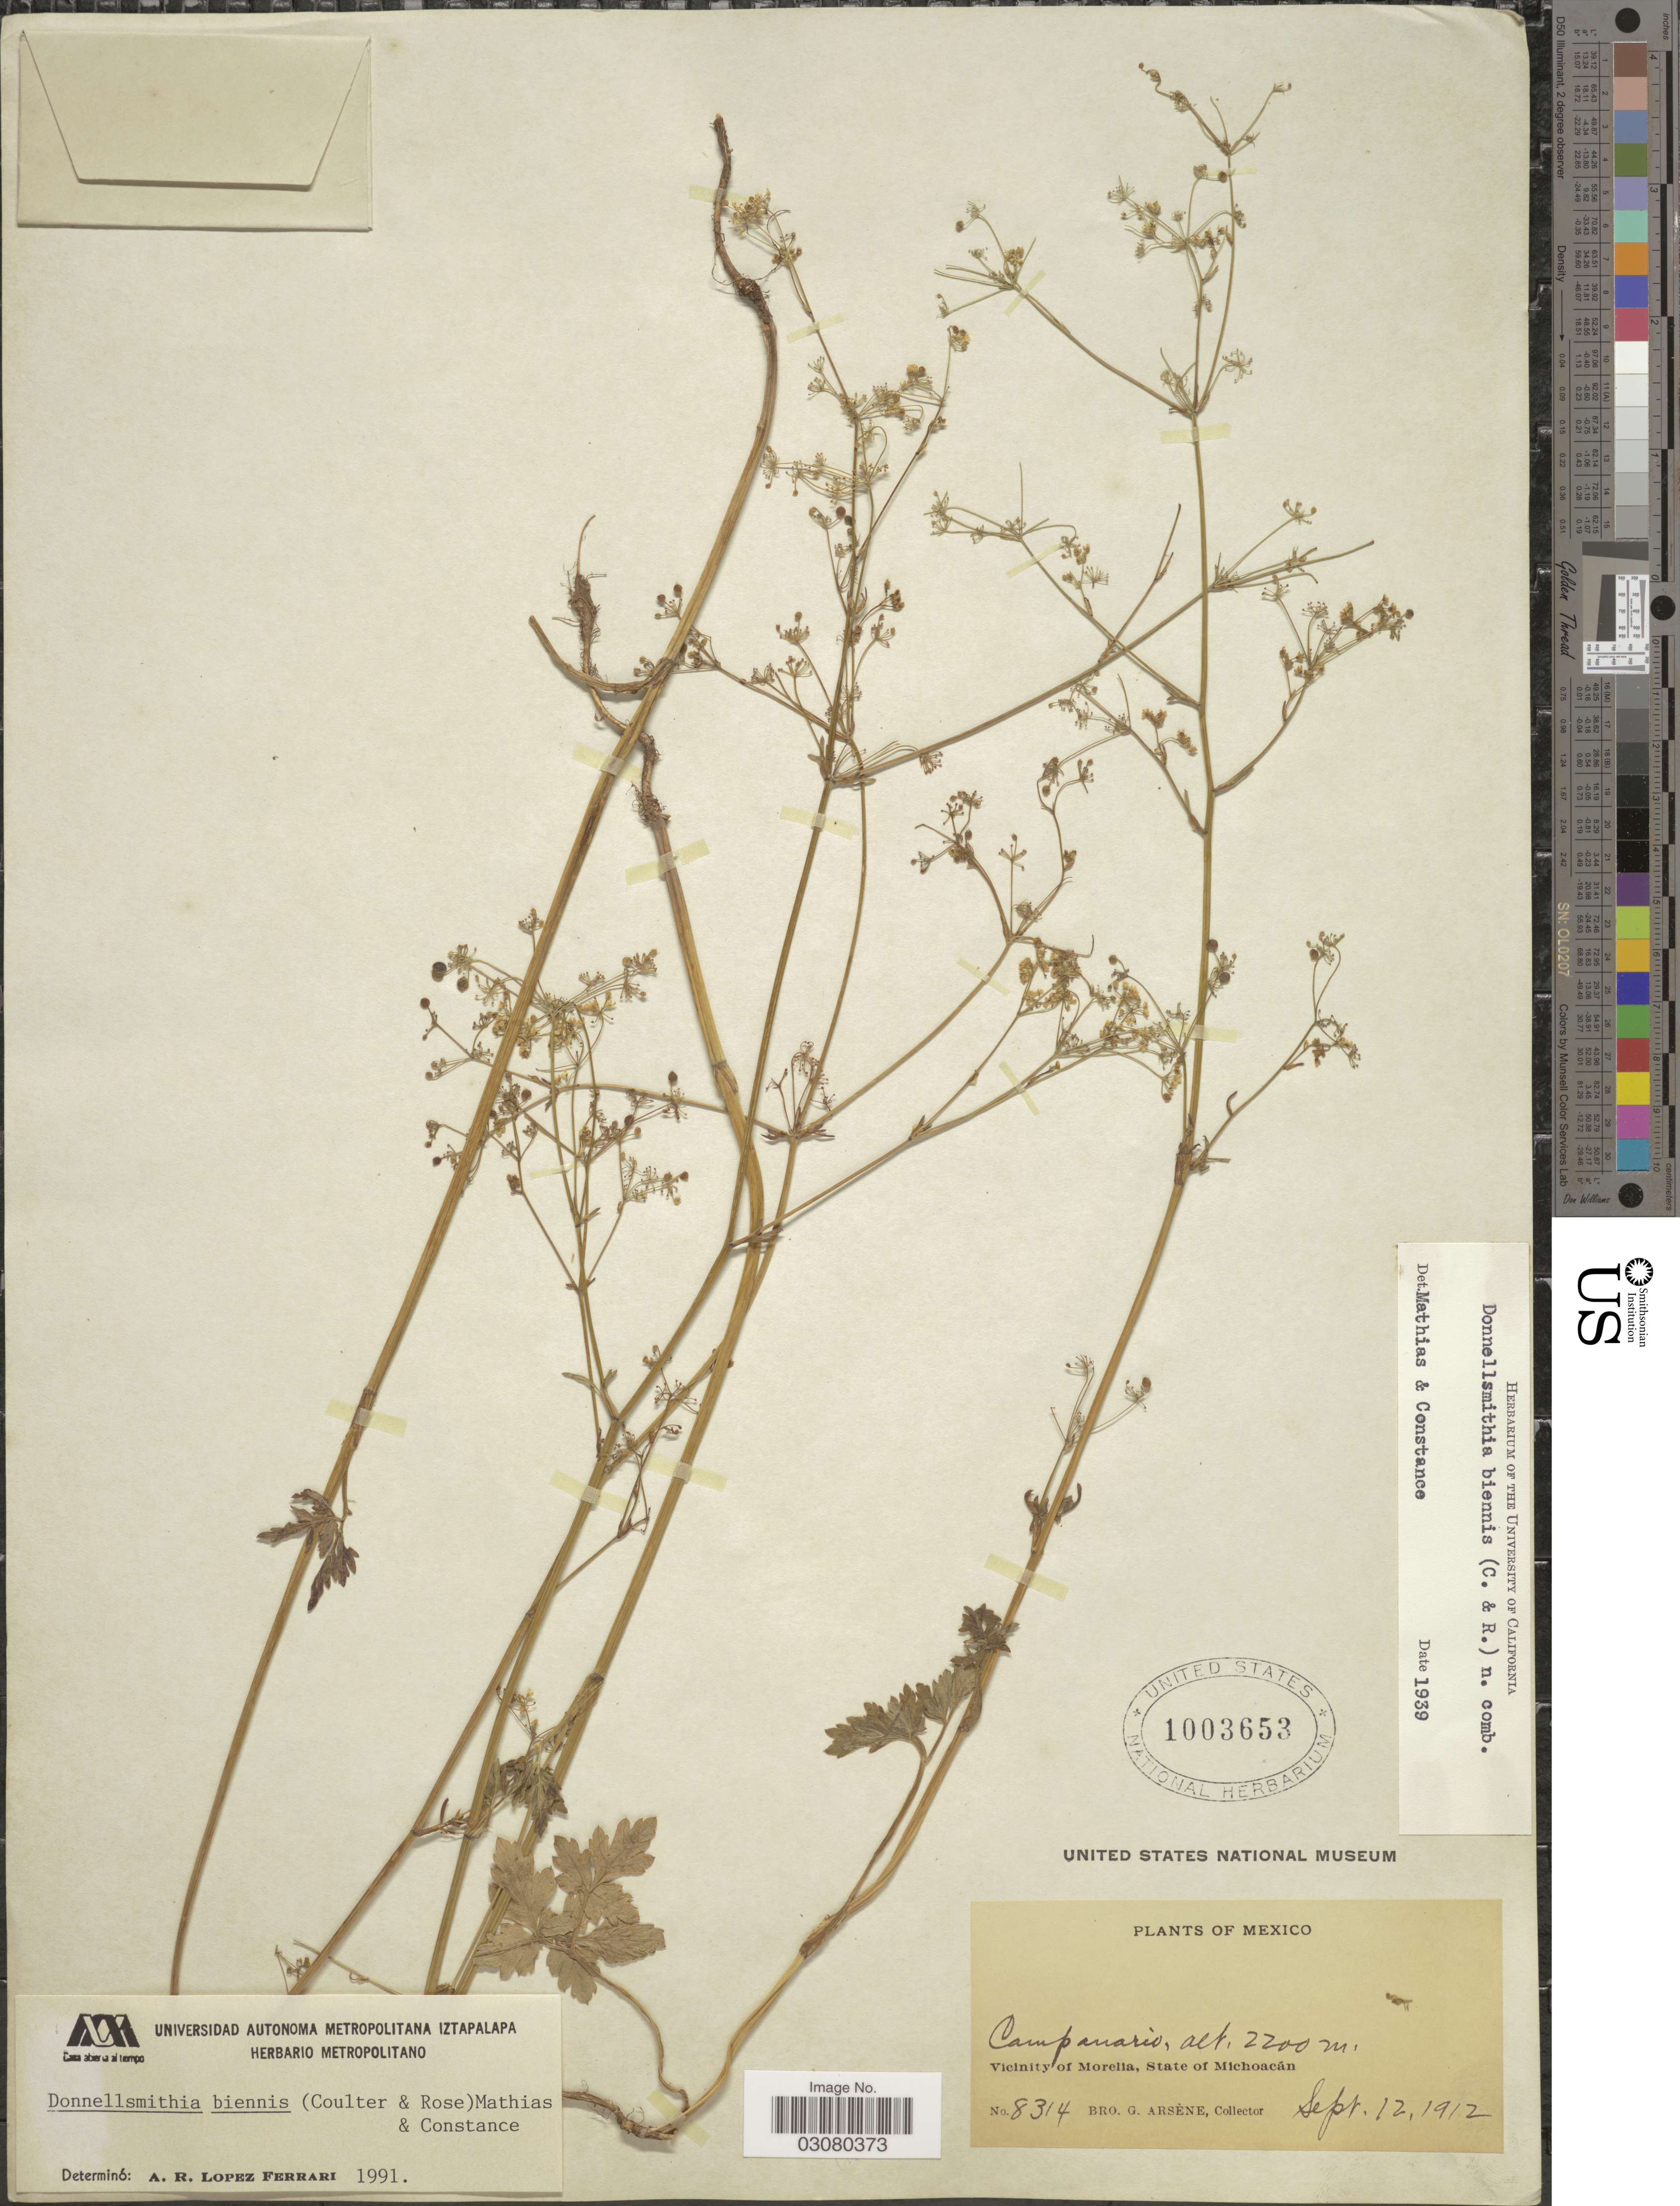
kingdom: Plantae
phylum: Tracheophyta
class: Magnoliopsida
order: Apiales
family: Apiaceae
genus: Donnellsmithia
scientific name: Donnellsmithia biennis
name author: (J.M. Coult. & Rose) Mathias & Constance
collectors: Bro. G. Arsène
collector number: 8314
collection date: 1912-09-12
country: Mexico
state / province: Michoacán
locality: Campanario. Vicinity of Morelia.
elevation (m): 2200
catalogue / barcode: US 1003653